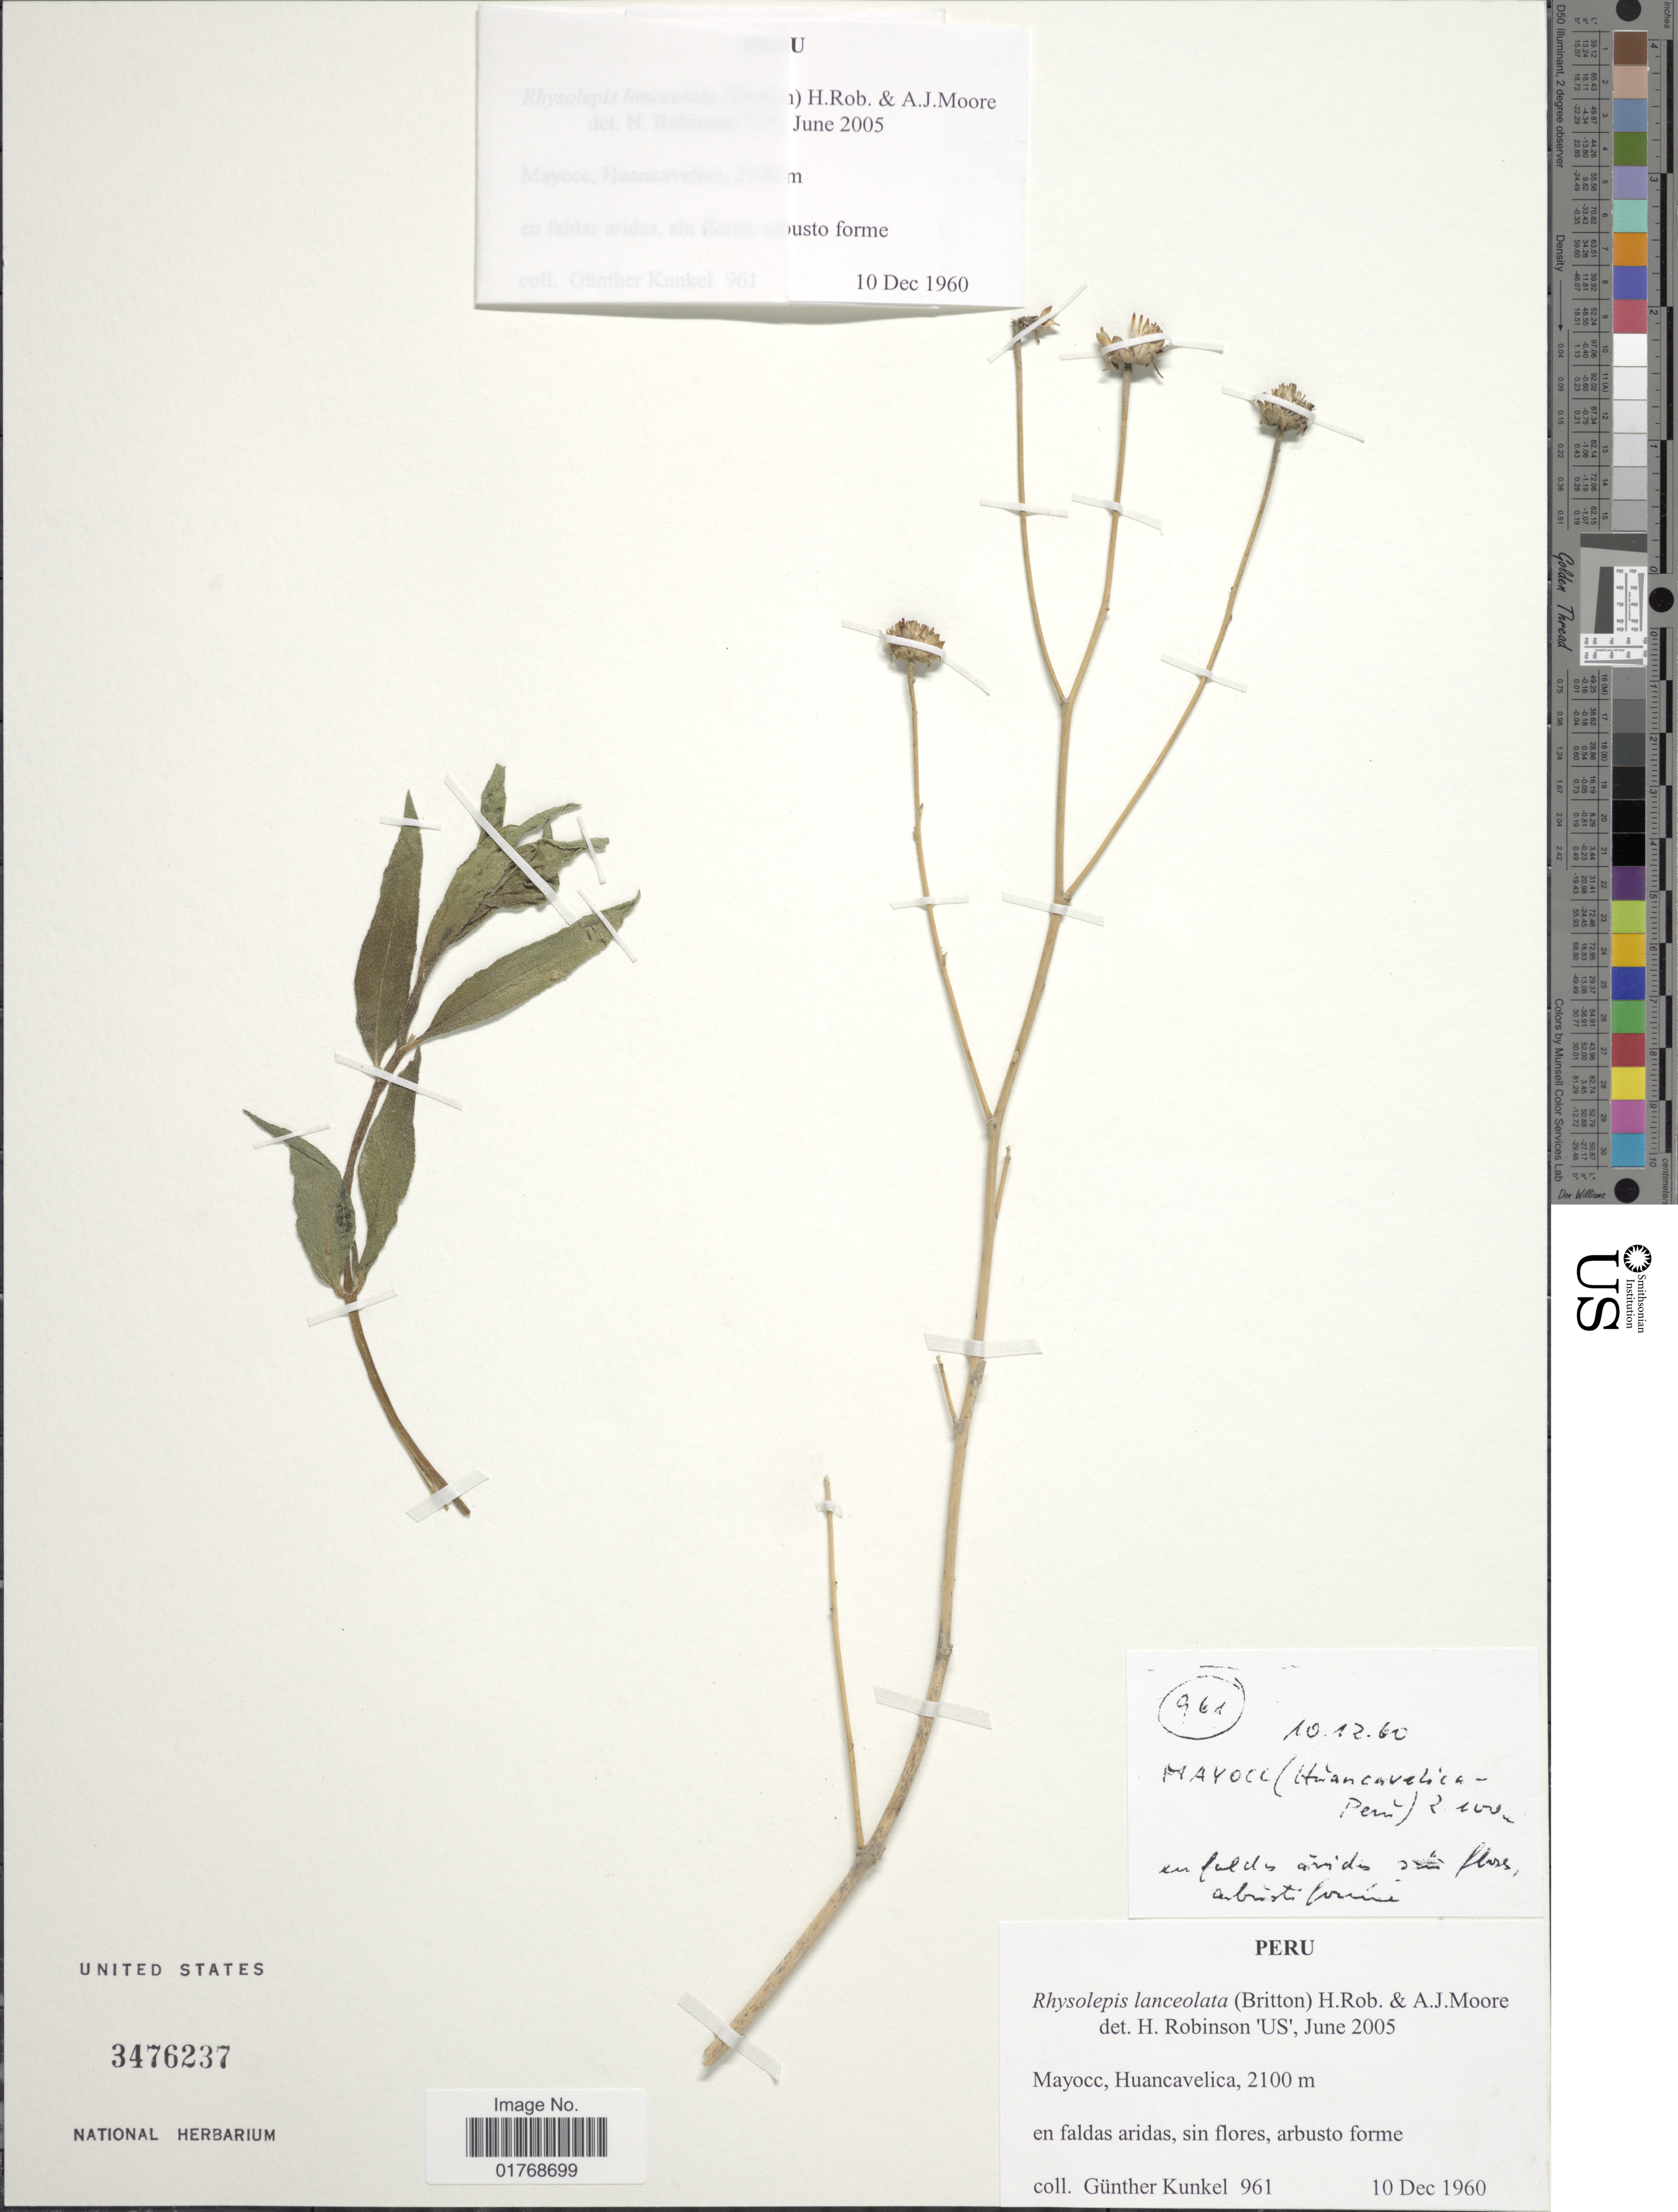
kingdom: Plantae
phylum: Tracheophyta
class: Magnoliopsida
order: Asterales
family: Asteraceae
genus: Viguiera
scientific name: Viguiera laciniata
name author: A. Gray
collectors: G. Kunkel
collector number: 961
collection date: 1960-12-10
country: Peru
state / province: Huancavelica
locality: Mayocc, Huancavelica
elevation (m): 2100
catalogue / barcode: US 3476237